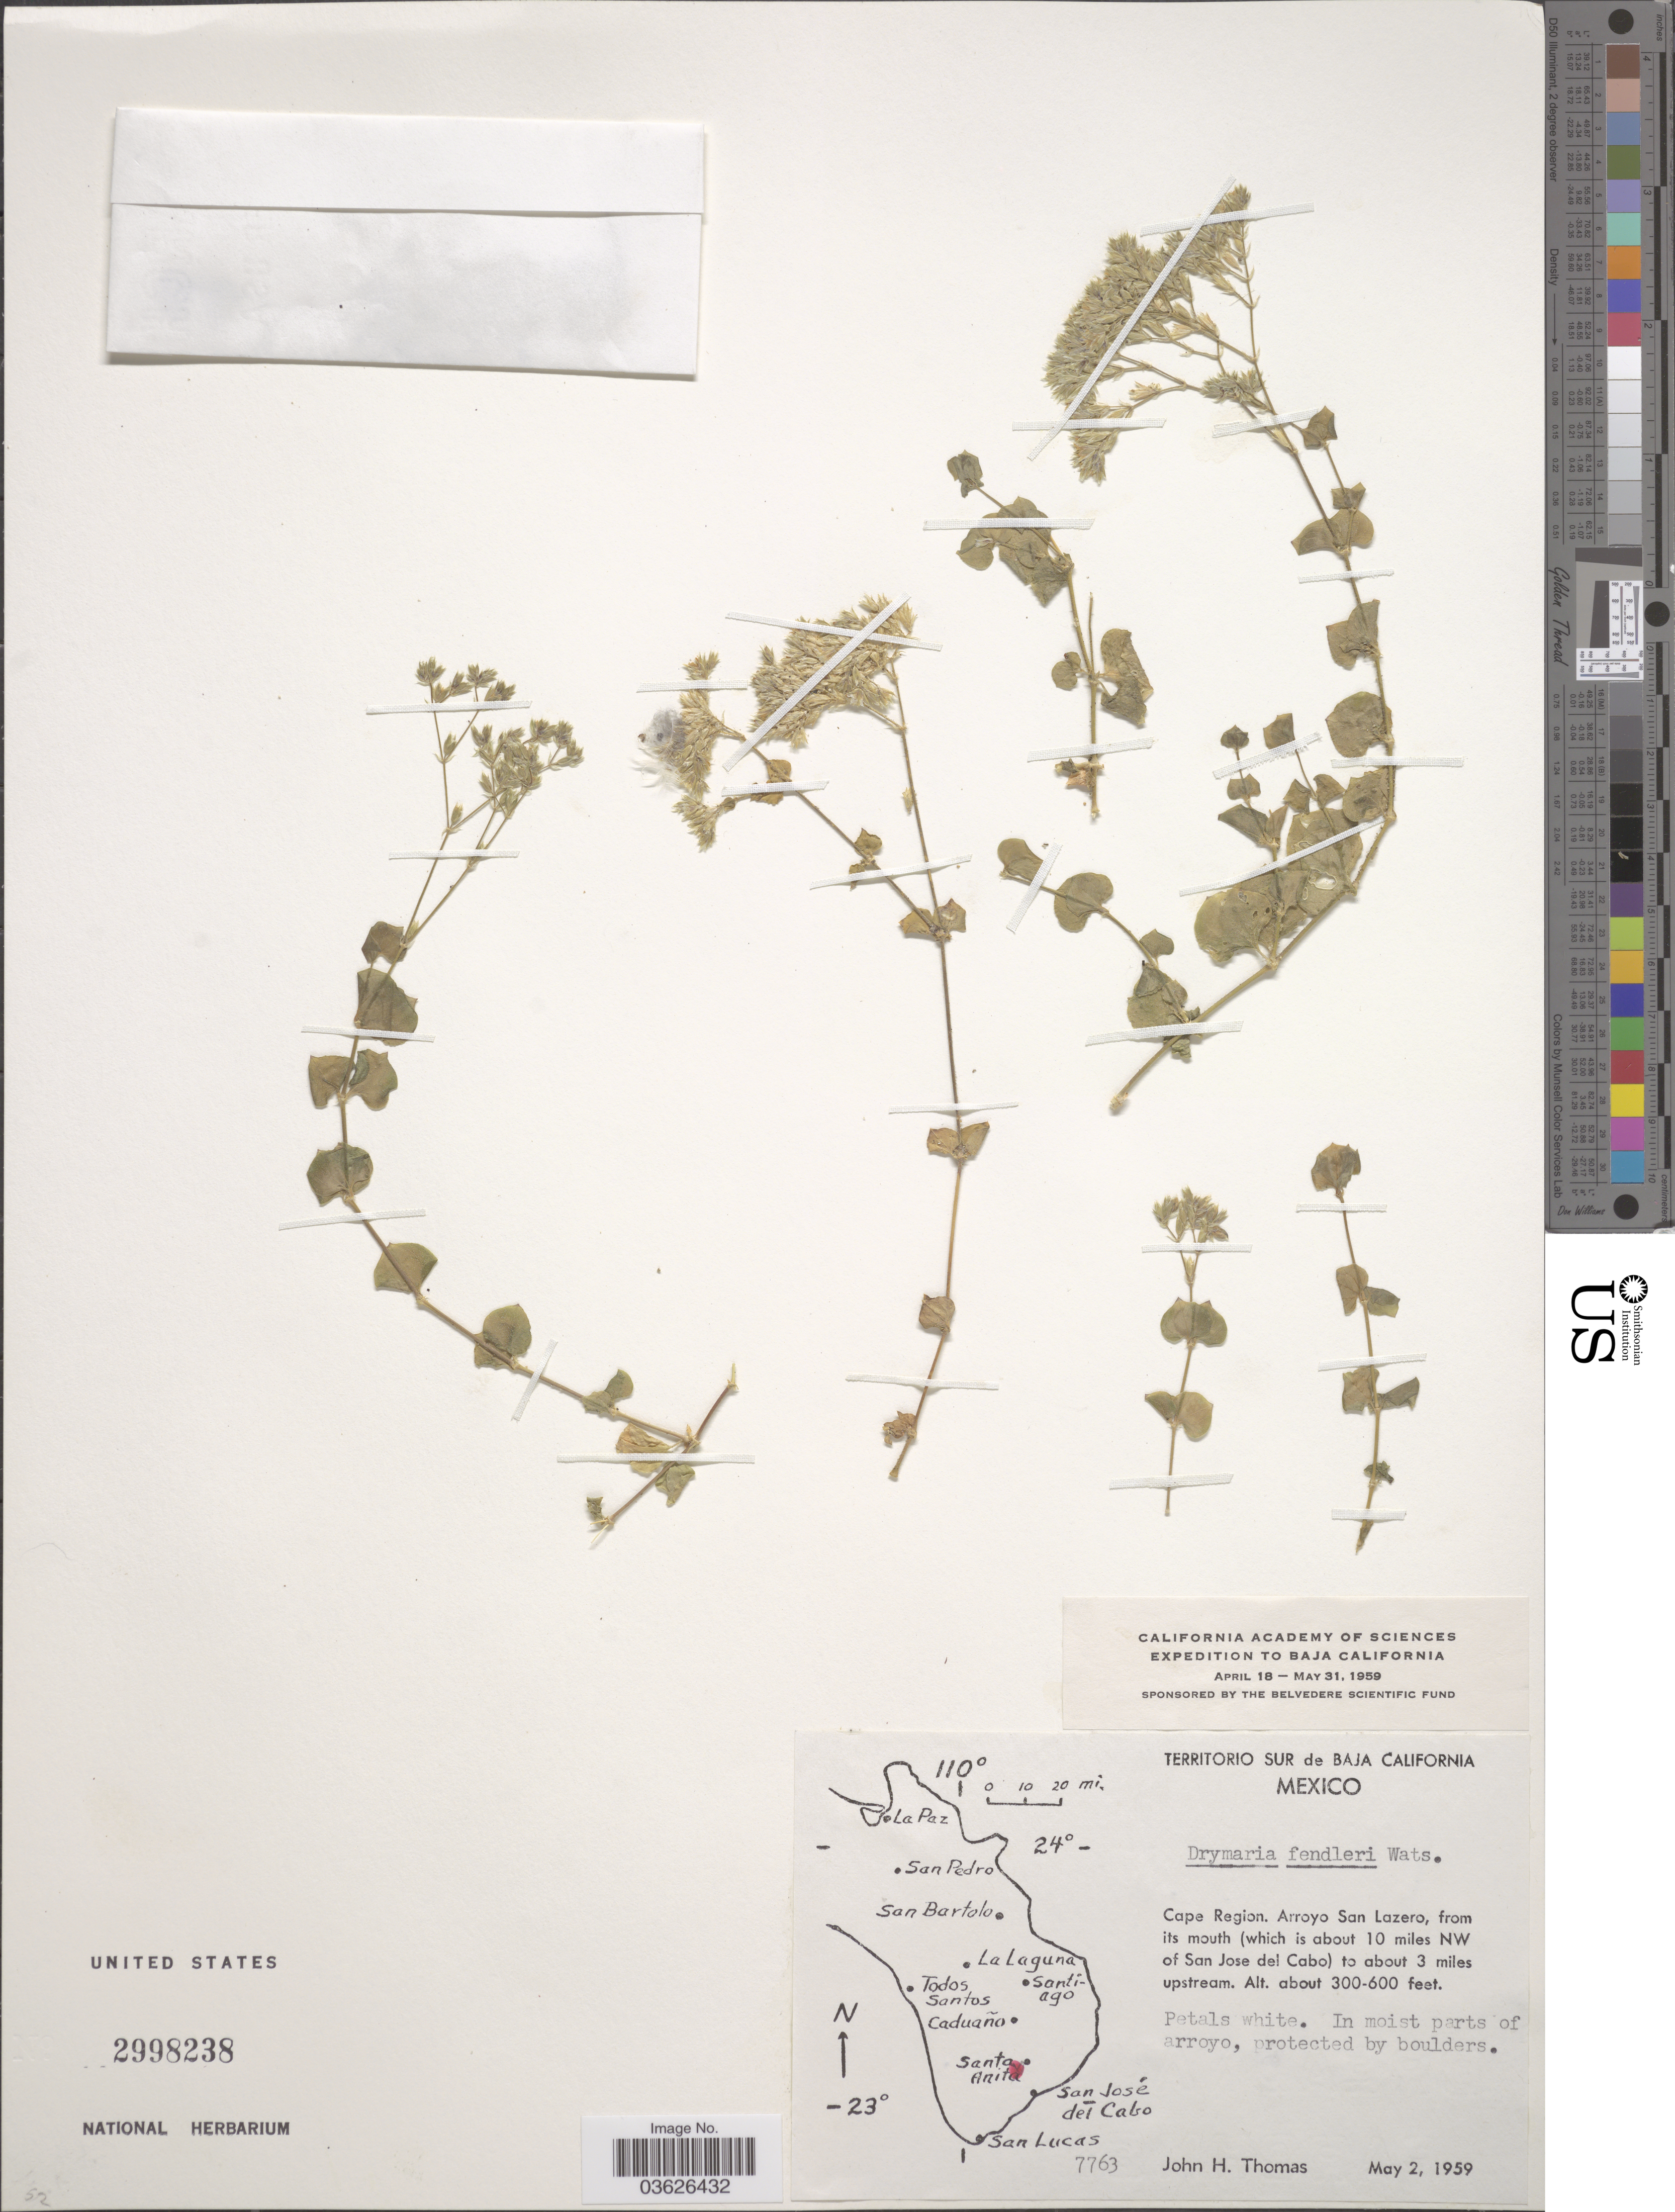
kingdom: Plantae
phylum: Tracheophyta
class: Magnoliopsida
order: Caryophyllales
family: Caryophyllaceae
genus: Drymaria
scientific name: Drymaria gracilis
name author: Cham. & Schltdl.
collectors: J. H. Thomas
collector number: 7763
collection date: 1959-05-02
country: Mexico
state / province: Baja California Sur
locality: Territorio Sur de Baja California. Cape Region. Arroyo San Lazero, from its mouth (which is about 10 miles NW of San Jose del Cabo) to about 3 miles upstream.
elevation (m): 91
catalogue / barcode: US 2998238